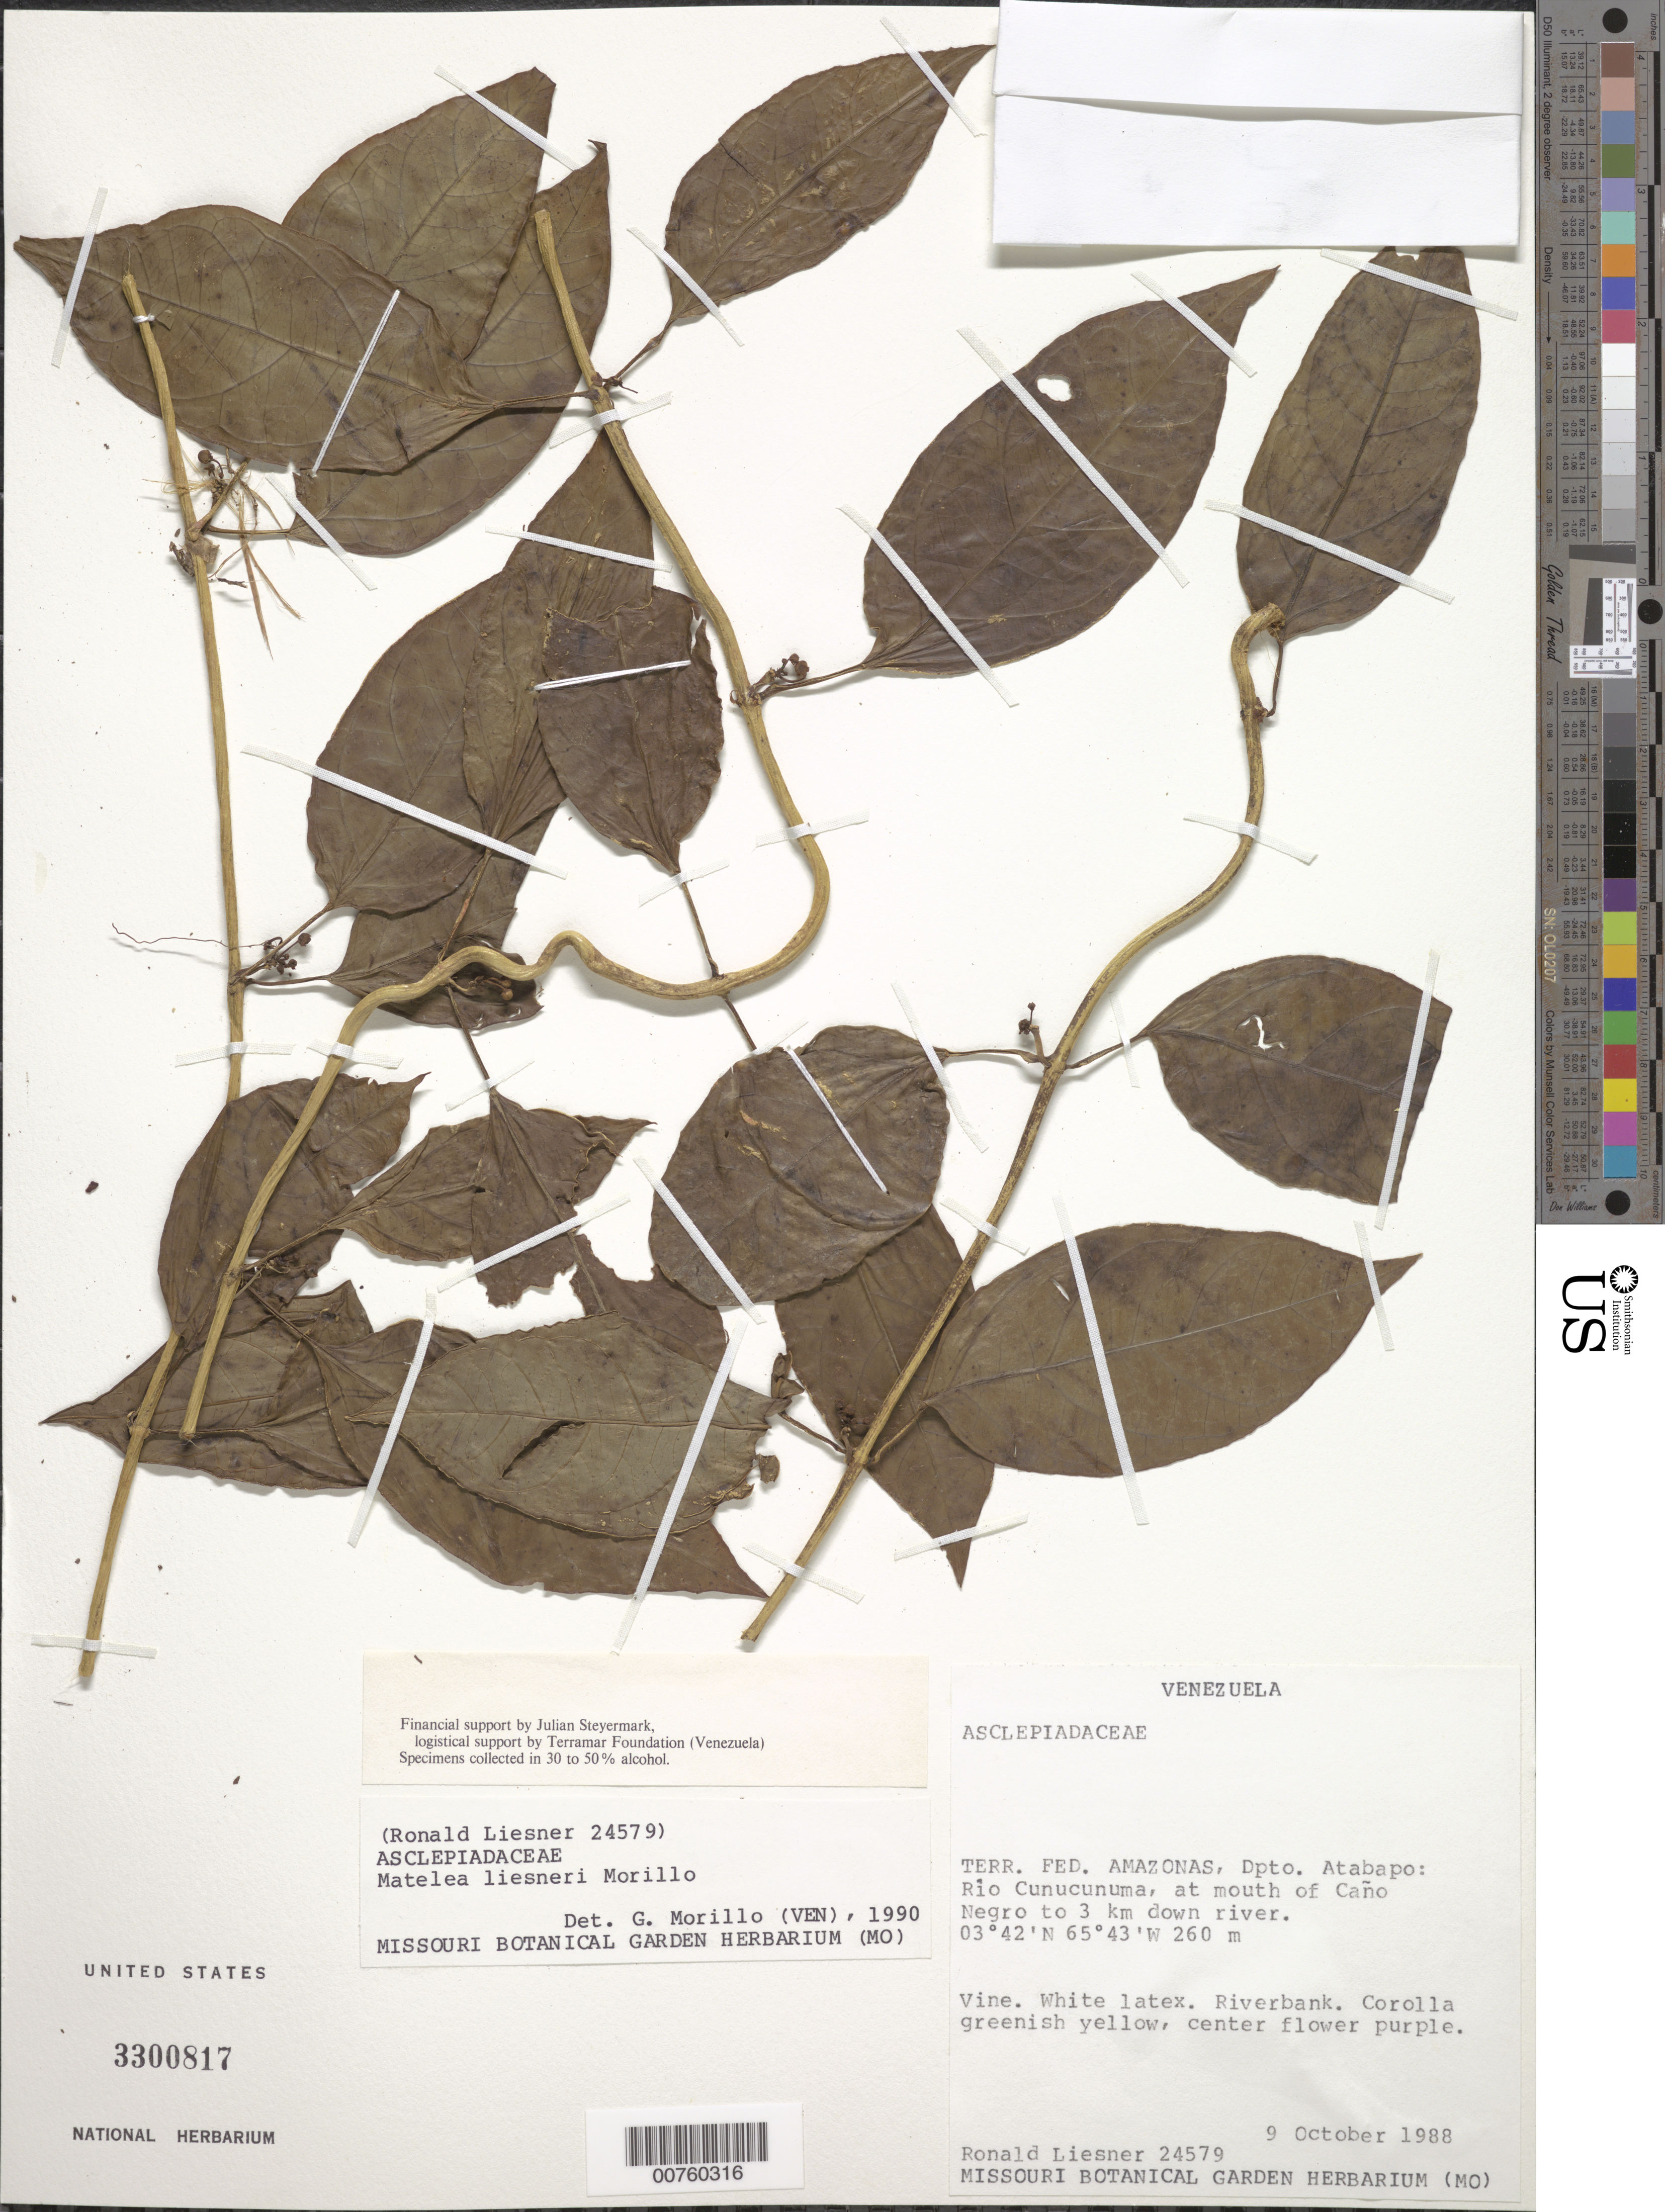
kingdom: Plantae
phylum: Tracheophyta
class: Magnoliopsida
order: Gentianales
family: Apocynaceae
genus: Matelea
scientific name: Matelea liesneri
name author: Morillo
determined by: Morillo, G. N.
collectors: R. L. Liesner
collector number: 24579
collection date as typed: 9-Oct-88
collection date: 1988-10-09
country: Venezuela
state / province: Amazonas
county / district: Atabapo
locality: Río Cunucunuma, mouth of Caño Negro to 3 km downriver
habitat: Riverbank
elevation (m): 260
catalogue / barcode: US 3300817